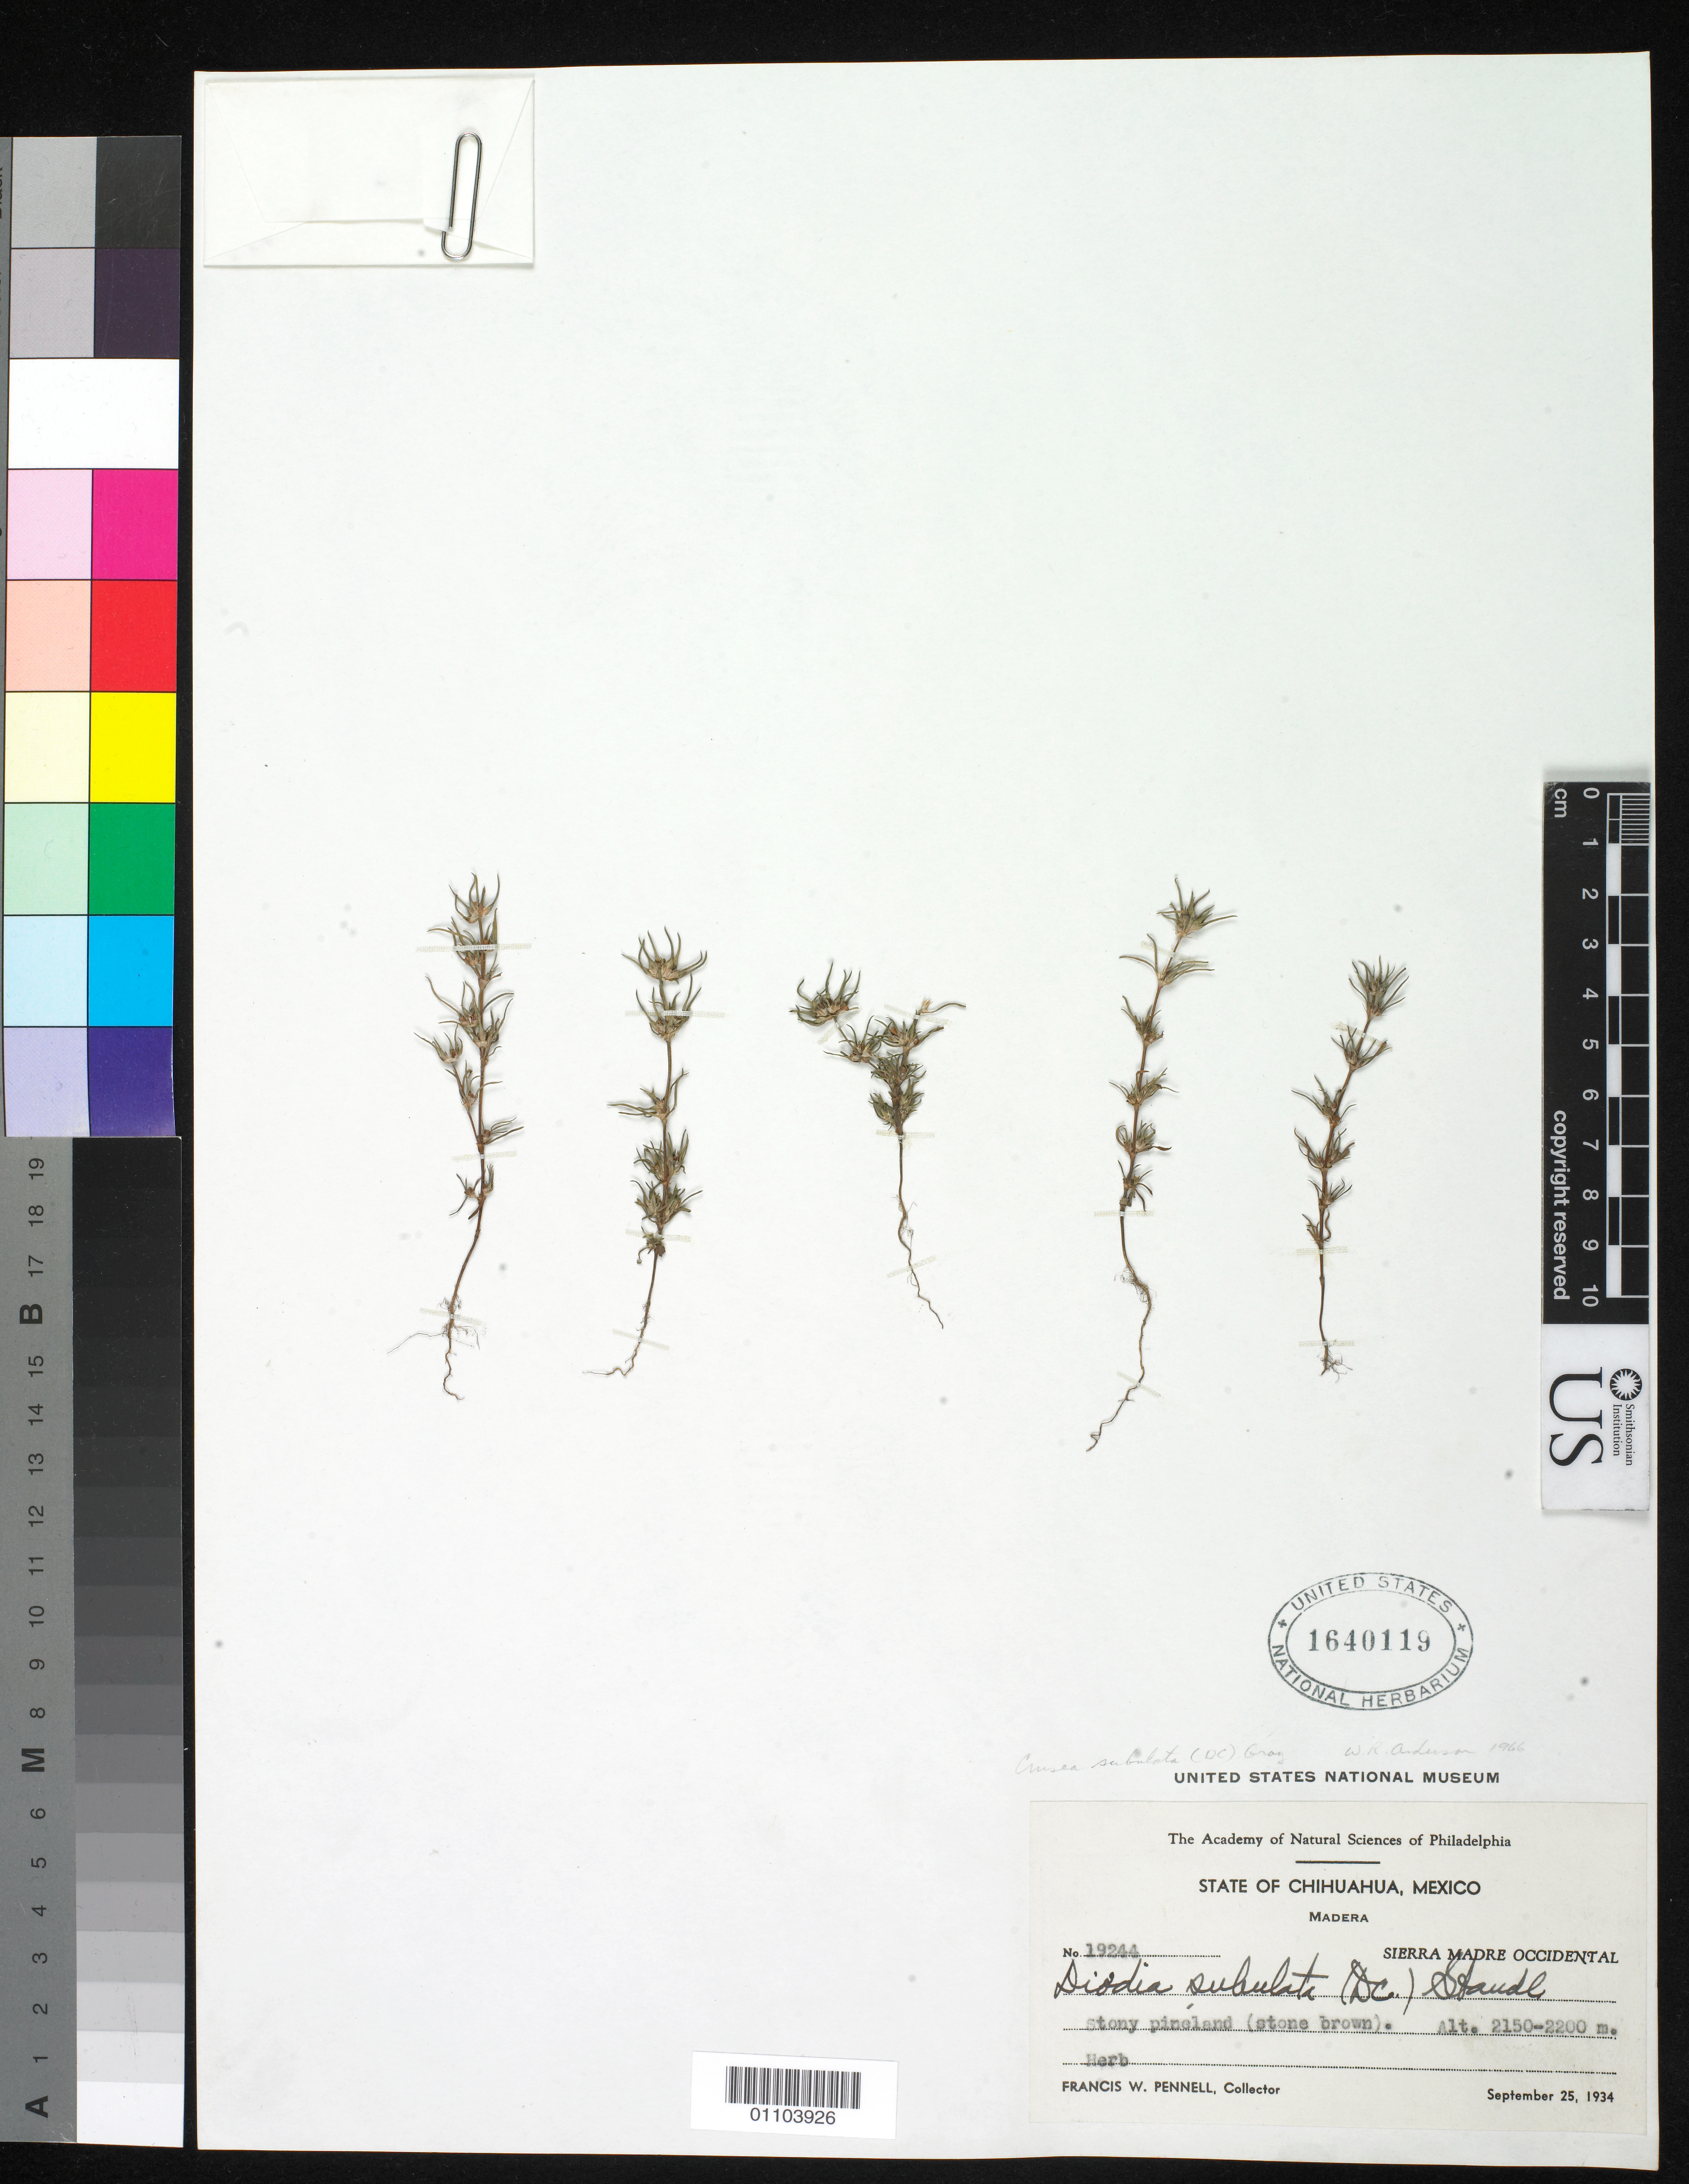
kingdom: Plantae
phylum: Tracheophyta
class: Magnoliopsida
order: Gentianales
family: Rubiaceae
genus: Crusea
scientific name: Crusea subulata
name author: (DC.) A. Gray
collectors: F. W. Pennell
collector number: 19244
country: Mexico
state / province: Chihuahua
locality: Sierra Madre Occidental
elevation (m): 2150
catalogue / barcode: US 1640119